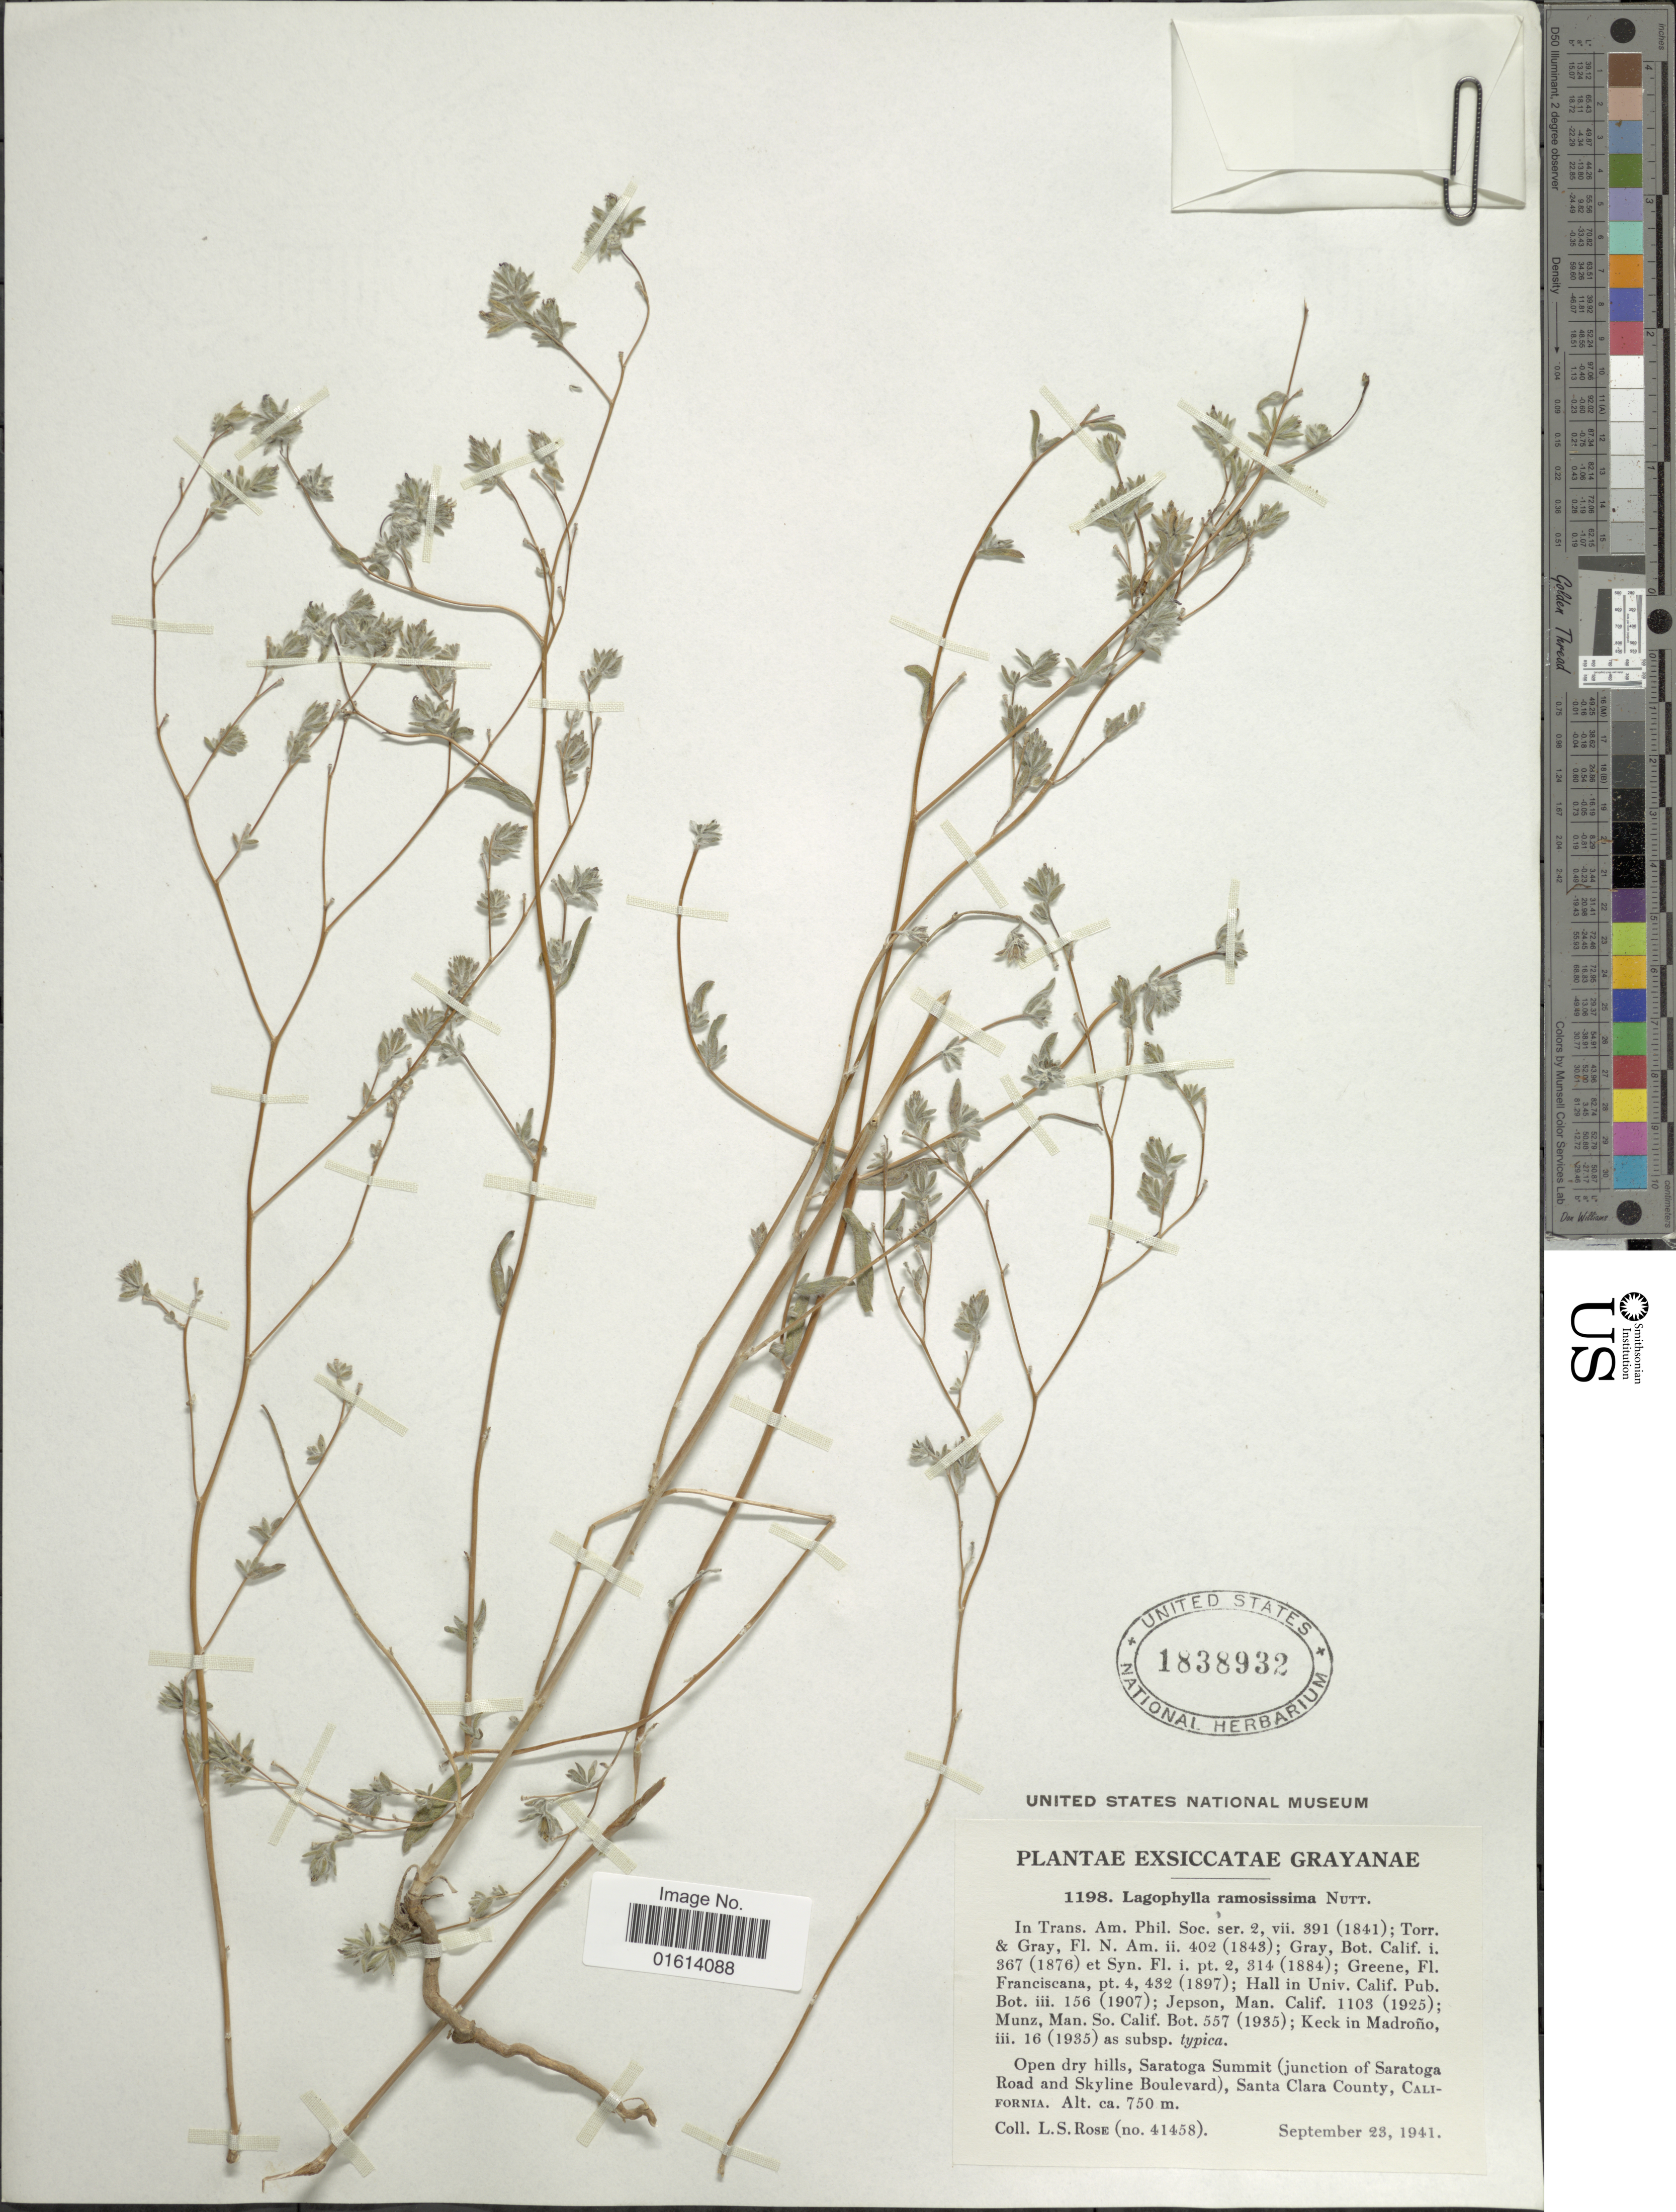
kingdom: Plantae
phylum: Tracheophyta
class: Magnoliopsida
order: Asterales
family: Asteraceae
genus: Lagophylla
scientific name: Lagophylla ramosissima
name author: Nutt.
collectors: L. S. Rose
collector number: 41458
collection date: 1941-09-23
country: United States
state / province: California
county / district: Santa Clara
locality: Grayanae, Saratoga Summit (junction of Saratoga Road and Skyline Boulevard), Santa Clara County, California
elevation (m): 750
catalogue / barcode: US 1838932